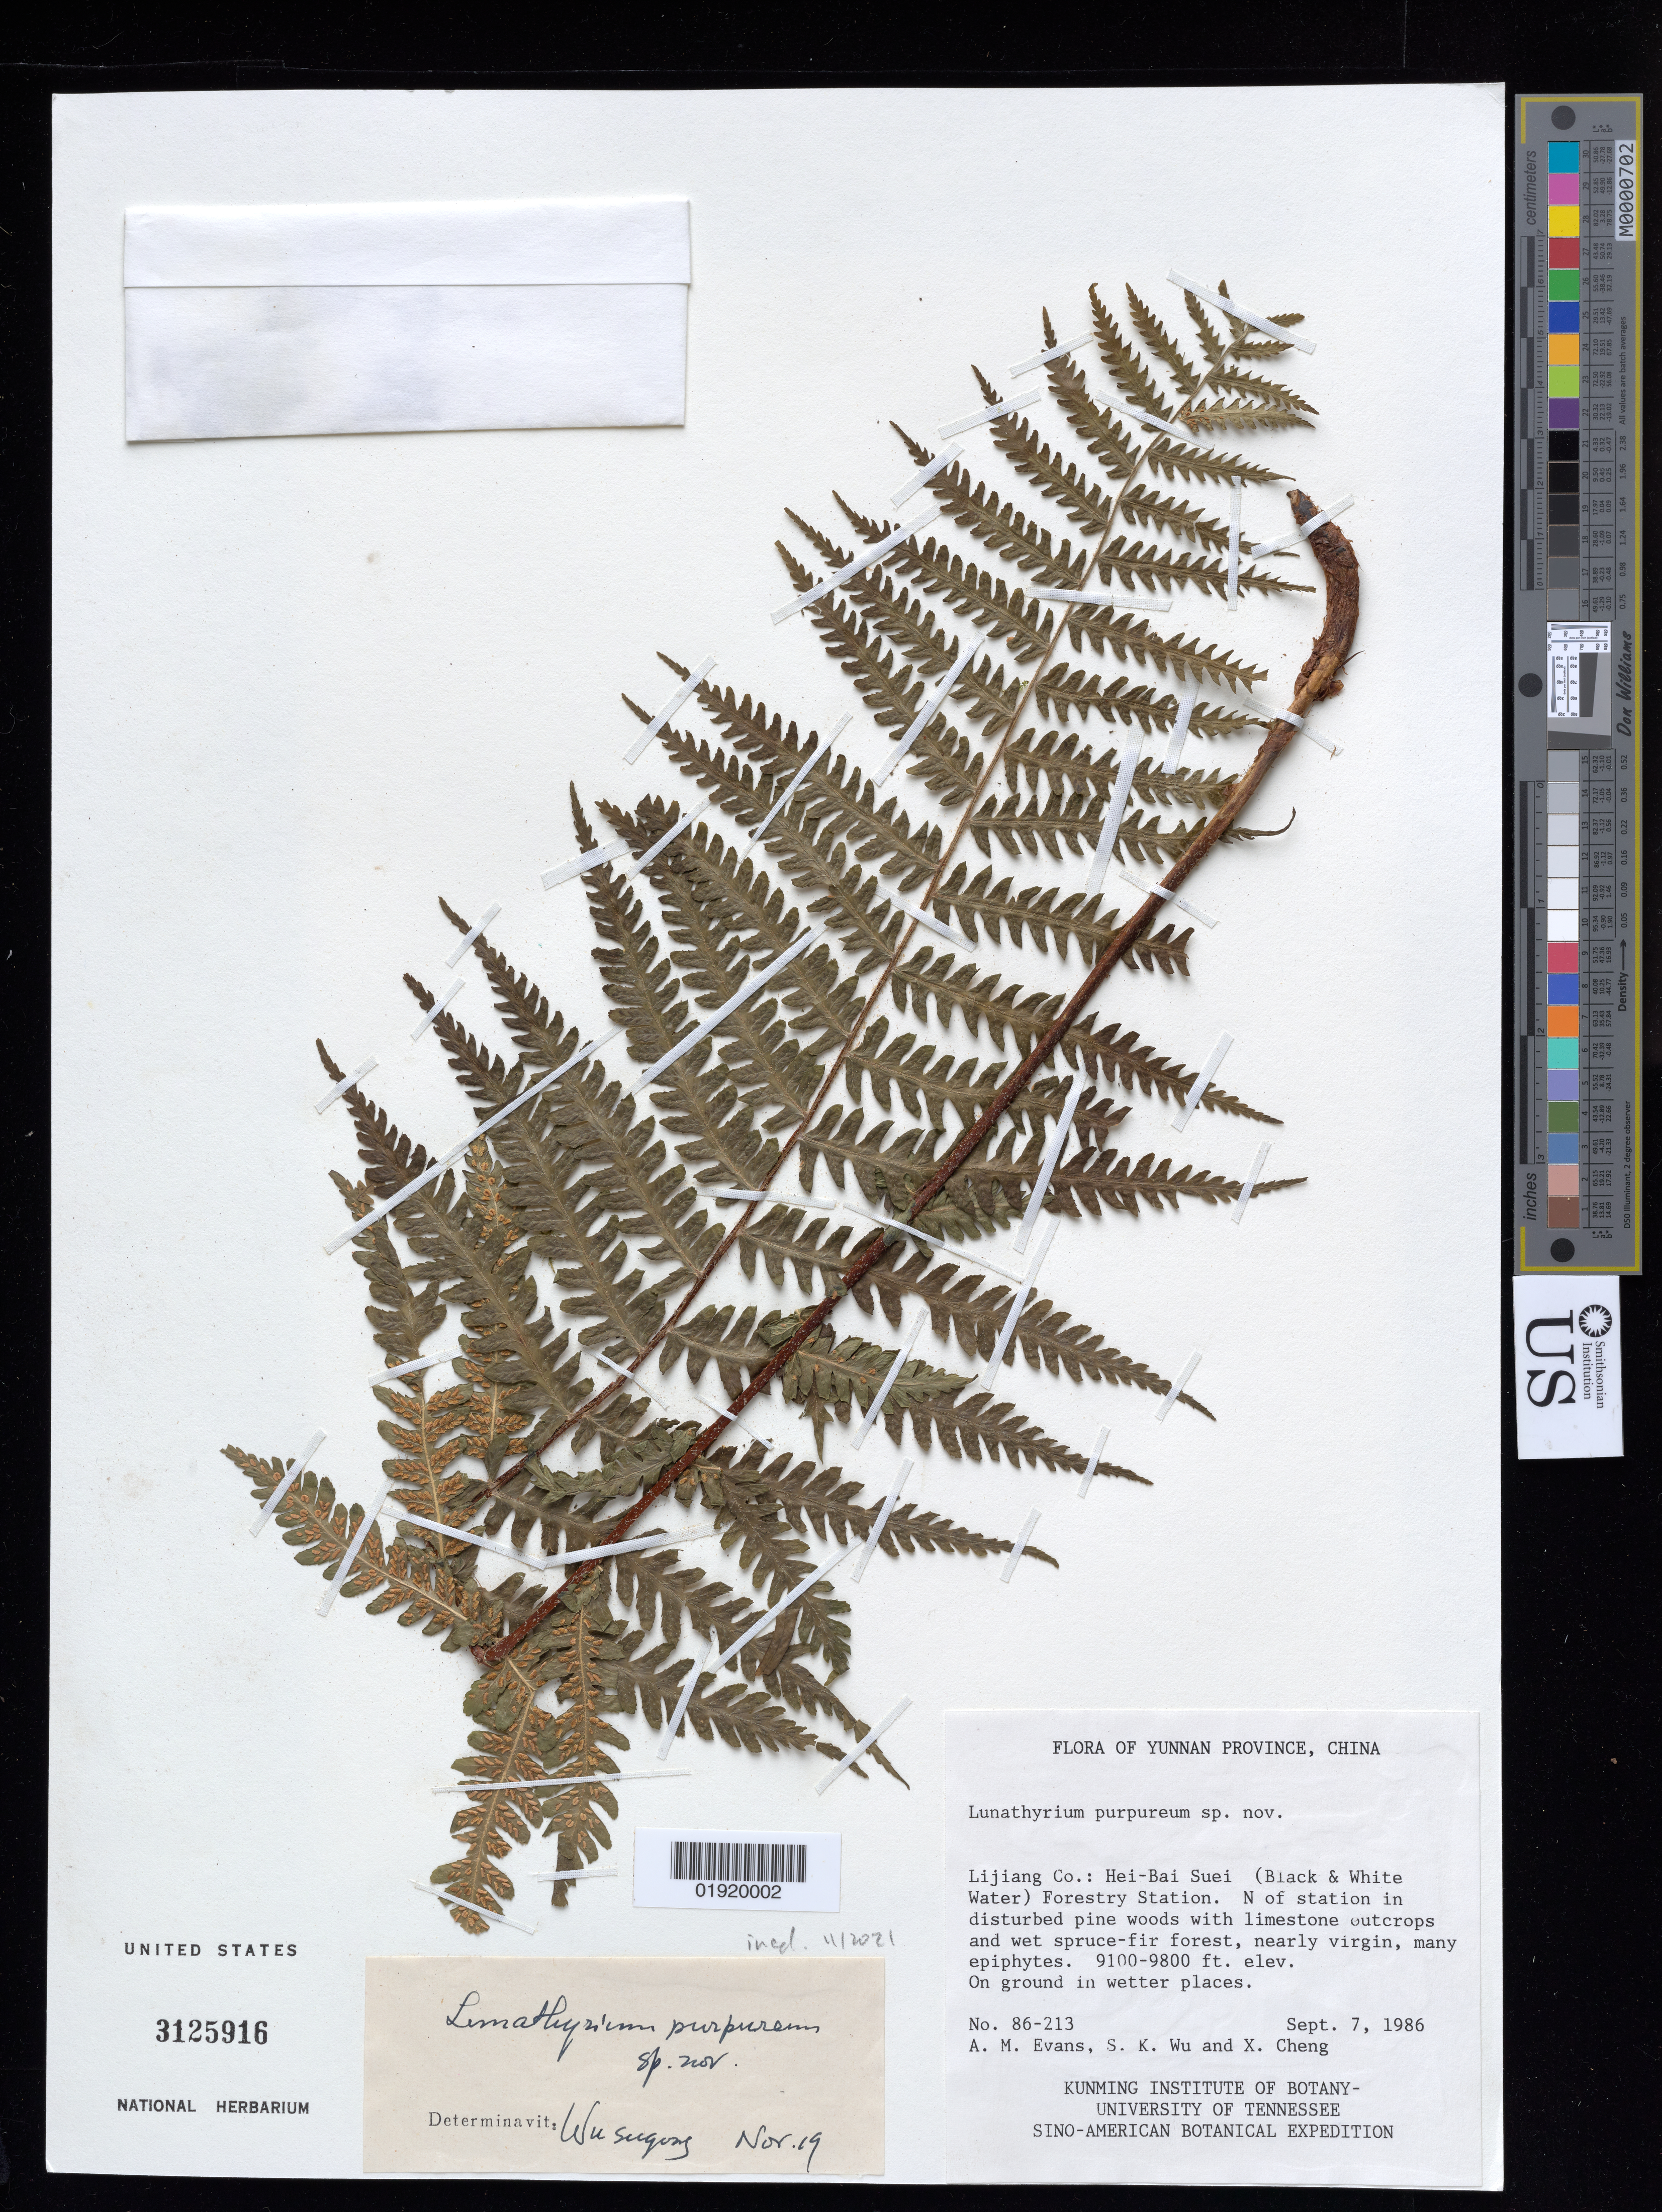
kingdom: Plantae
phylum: Tracheophyta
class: Polypodiopsida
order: Polypodiales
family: Athyriaceae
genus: Lunathyrium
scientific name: Lunathyrium sp.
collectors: A. M. Evans, S. K. Wu & X. Cheng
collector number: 86-213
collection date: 1986-09-07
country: China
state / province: Yunnan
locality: Yunnan Province. Lijiang Co: Hei-Bai Suei (Black & White Water) Forestry Station. N of station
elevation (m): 2774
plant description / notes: Annotated by Wu Sugong as Lunathyrium purpureum sp. nov., apparently an ined. name never published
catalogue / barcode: US 3125916